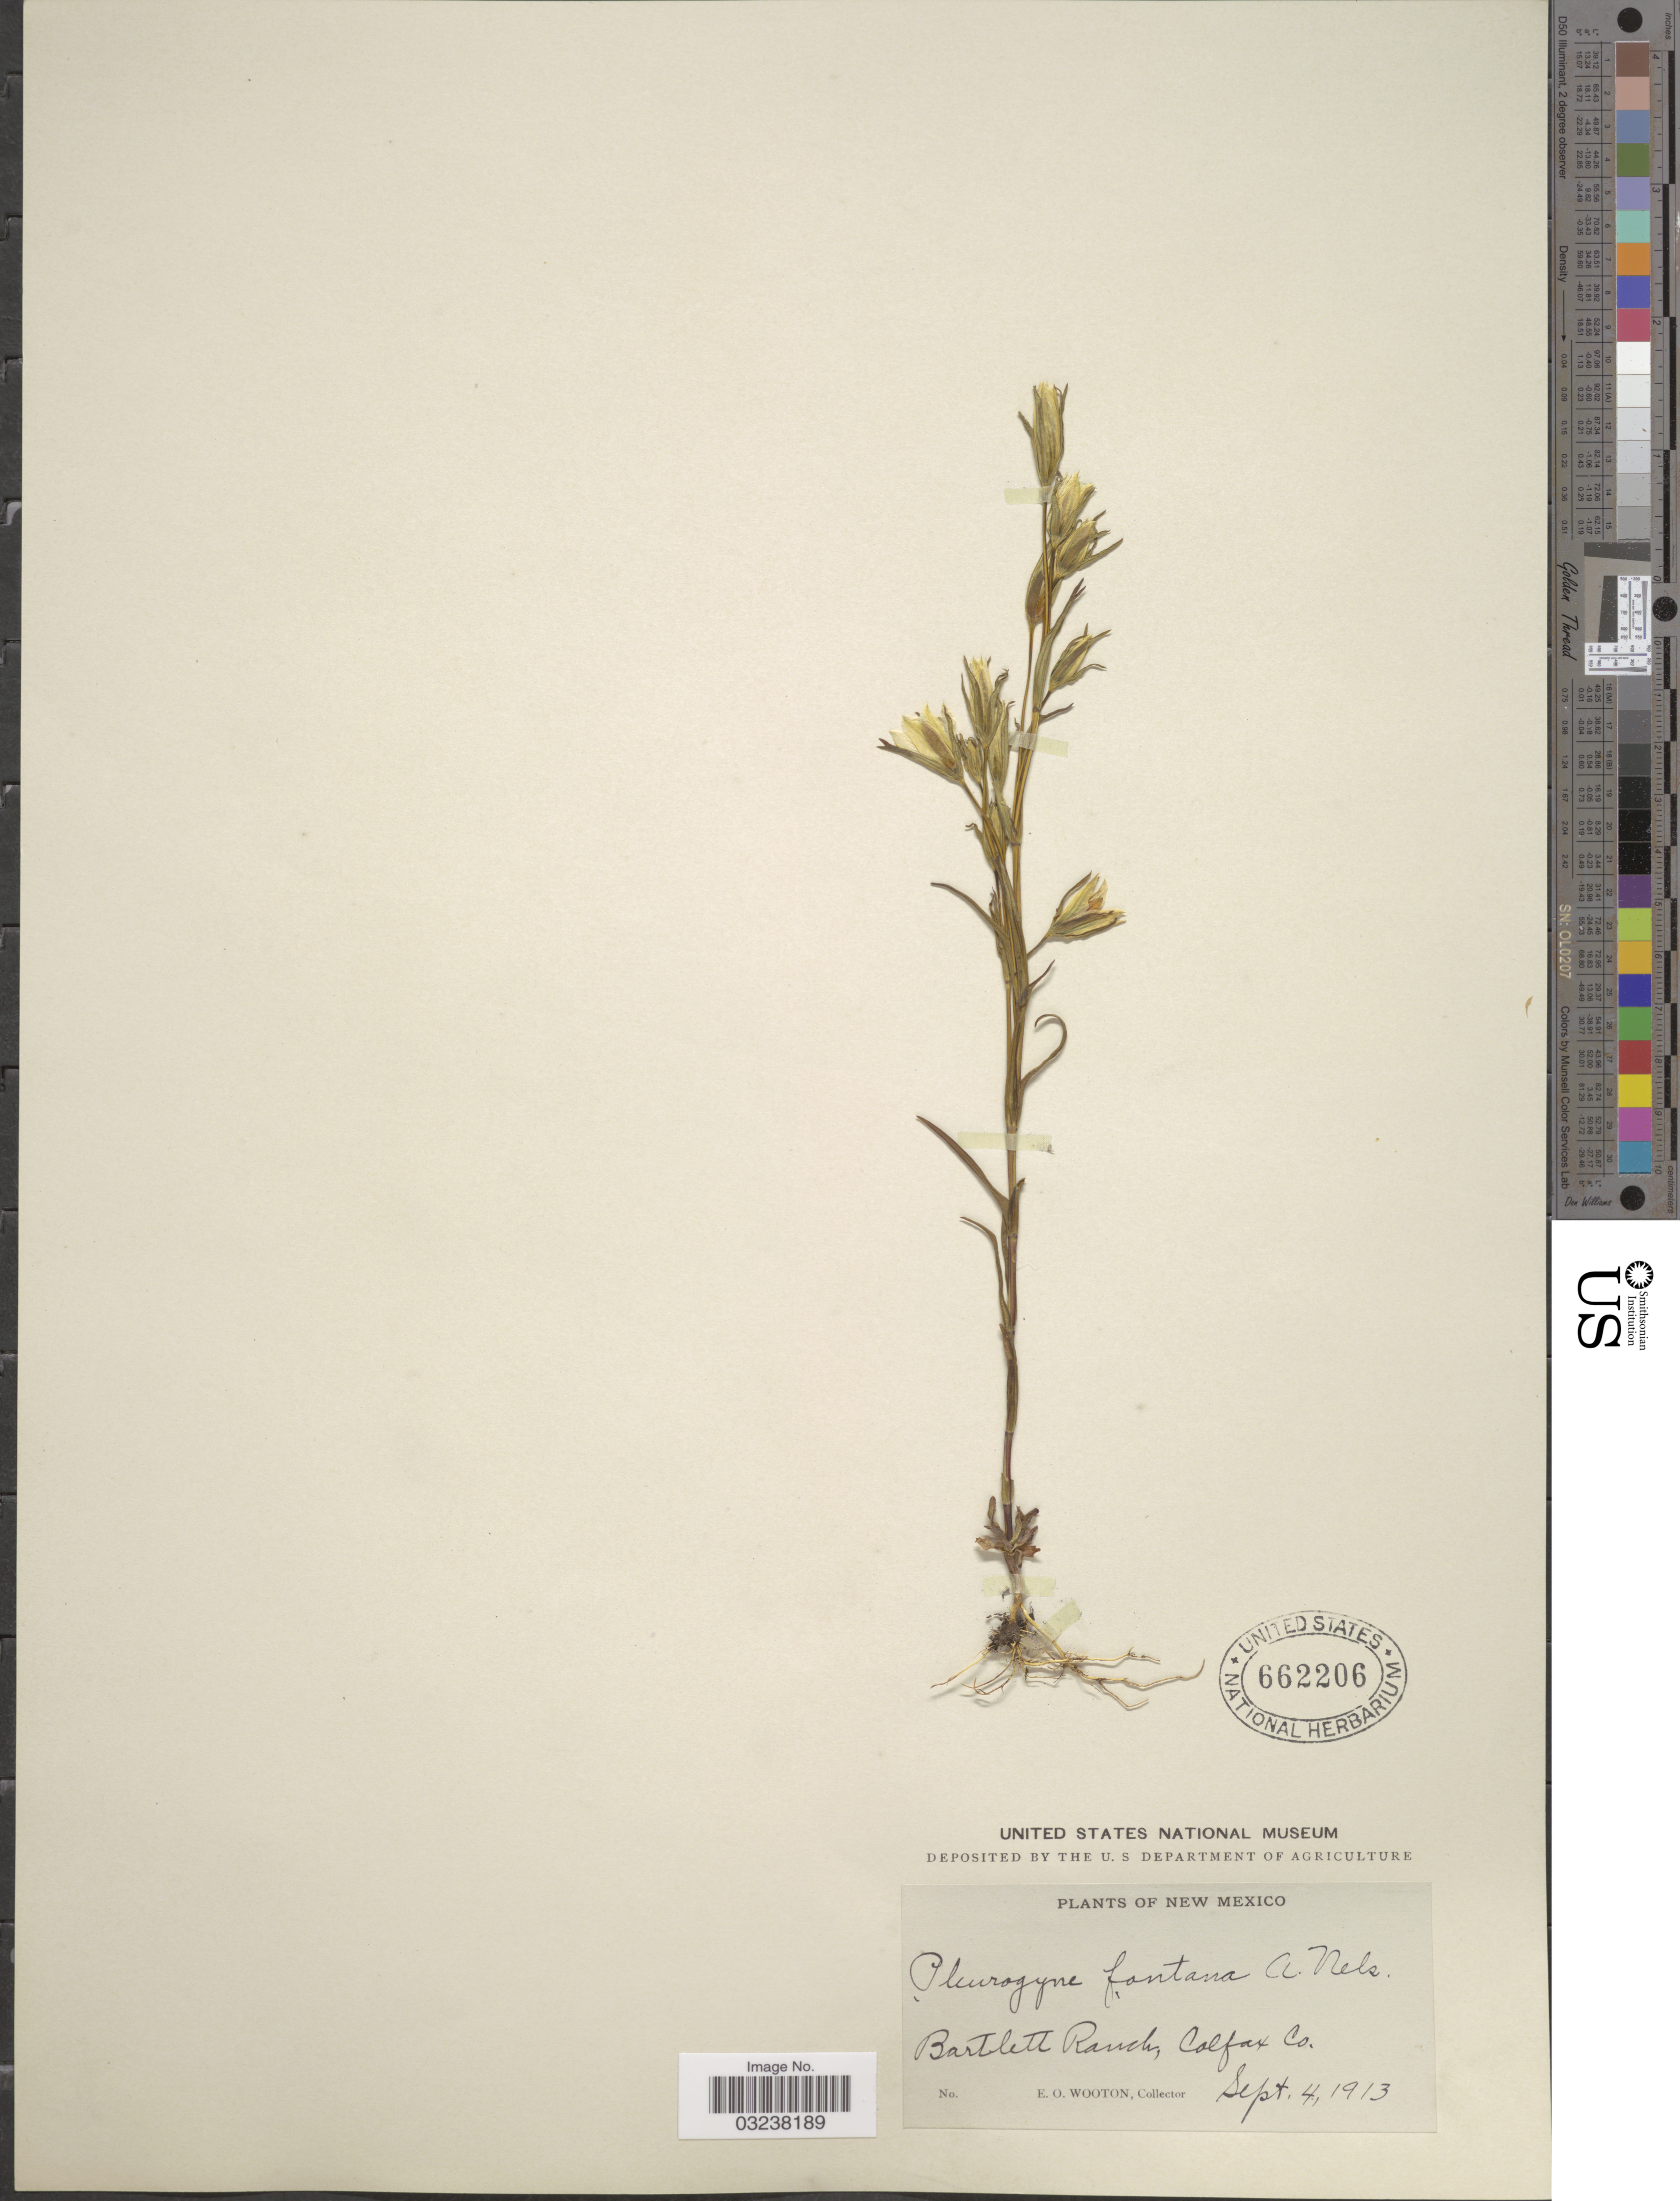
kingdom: Plantae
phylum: Tracheophyta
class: Magnoliopsida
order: Gentianales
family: Gentianaceae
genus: Pleurogyne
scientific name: Pleurogyne fontana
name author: A. Nelson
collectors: E. O. Wooton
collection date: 1913-09-04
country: United States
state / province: New Mexico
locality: Bartlett Ranch, Colfax Co.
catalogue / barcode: US 662206